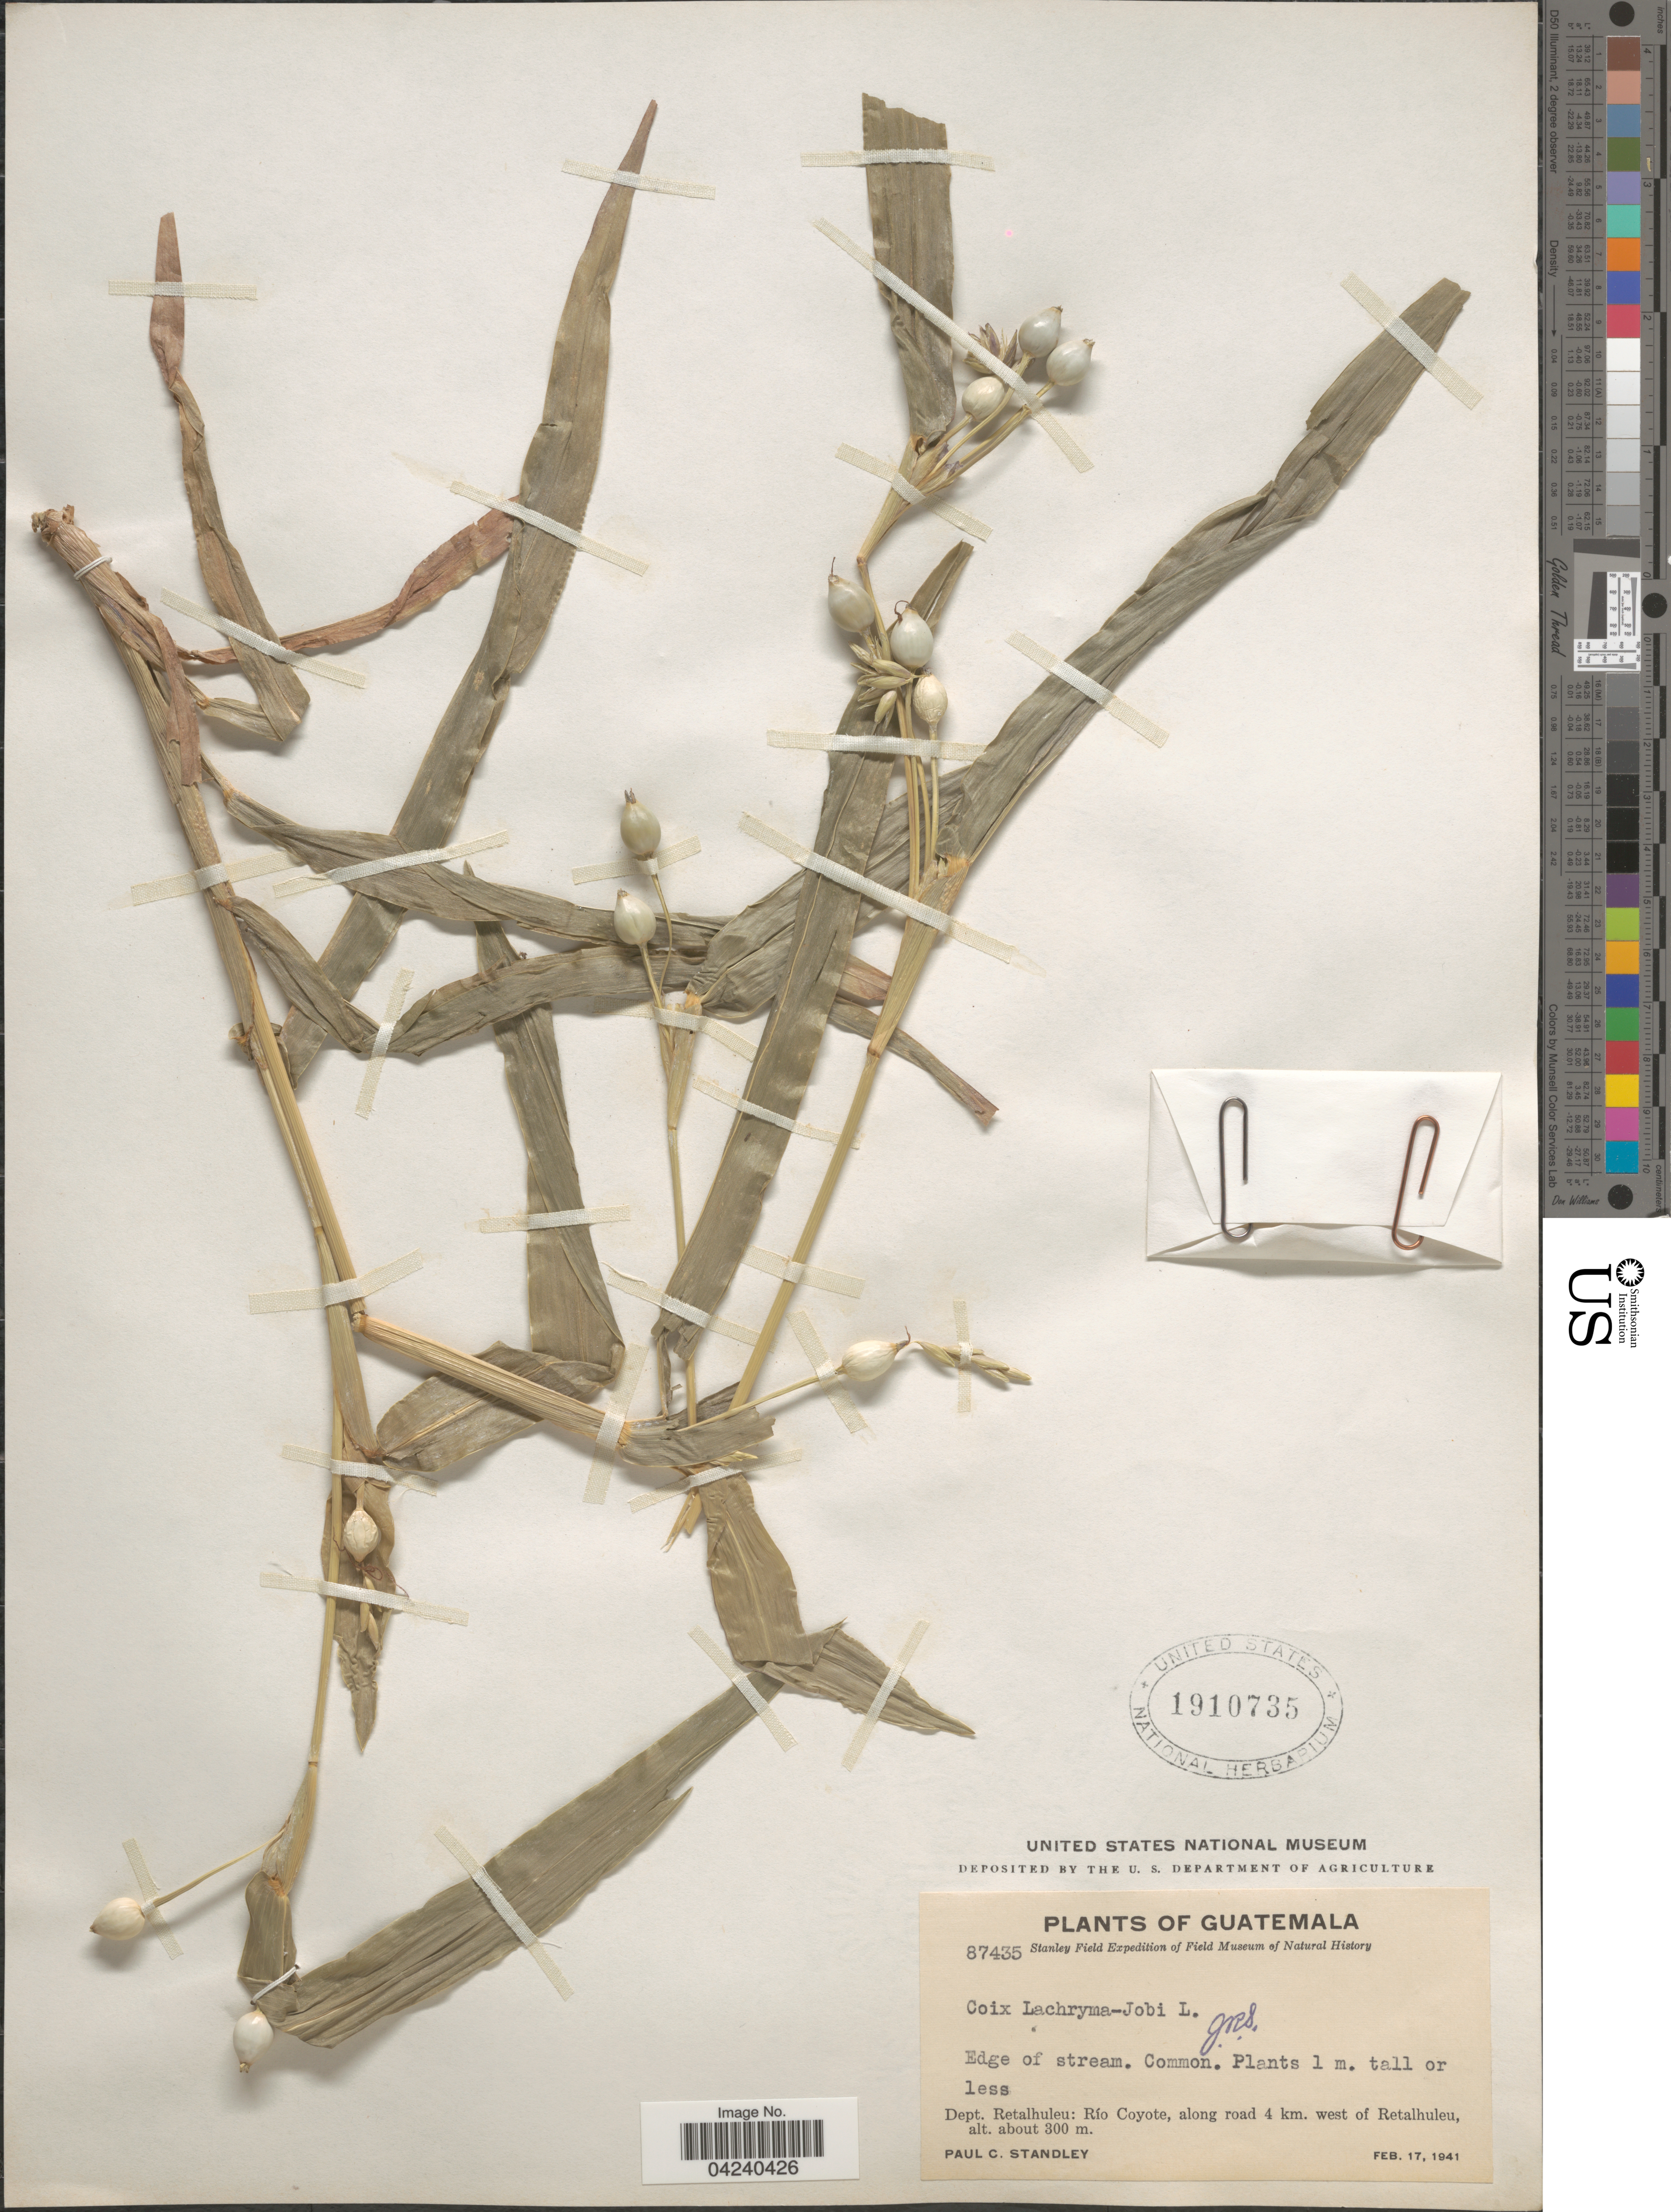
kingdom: Plantae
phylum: Tracheophyta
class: Liliopsida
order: Poales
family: Poaceae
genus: Coix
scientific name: Coix lacryma-jobi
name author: L.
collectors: P. C. Standley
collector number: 87435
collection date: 1941-02-17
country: Guatemala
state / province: Retalhuleu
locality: Stanley Field Expedition. Dept. Retalhuleu: Río Coyote, along road 4 km. west of Retalhuleu..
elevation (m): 300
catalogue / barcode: US 1910735